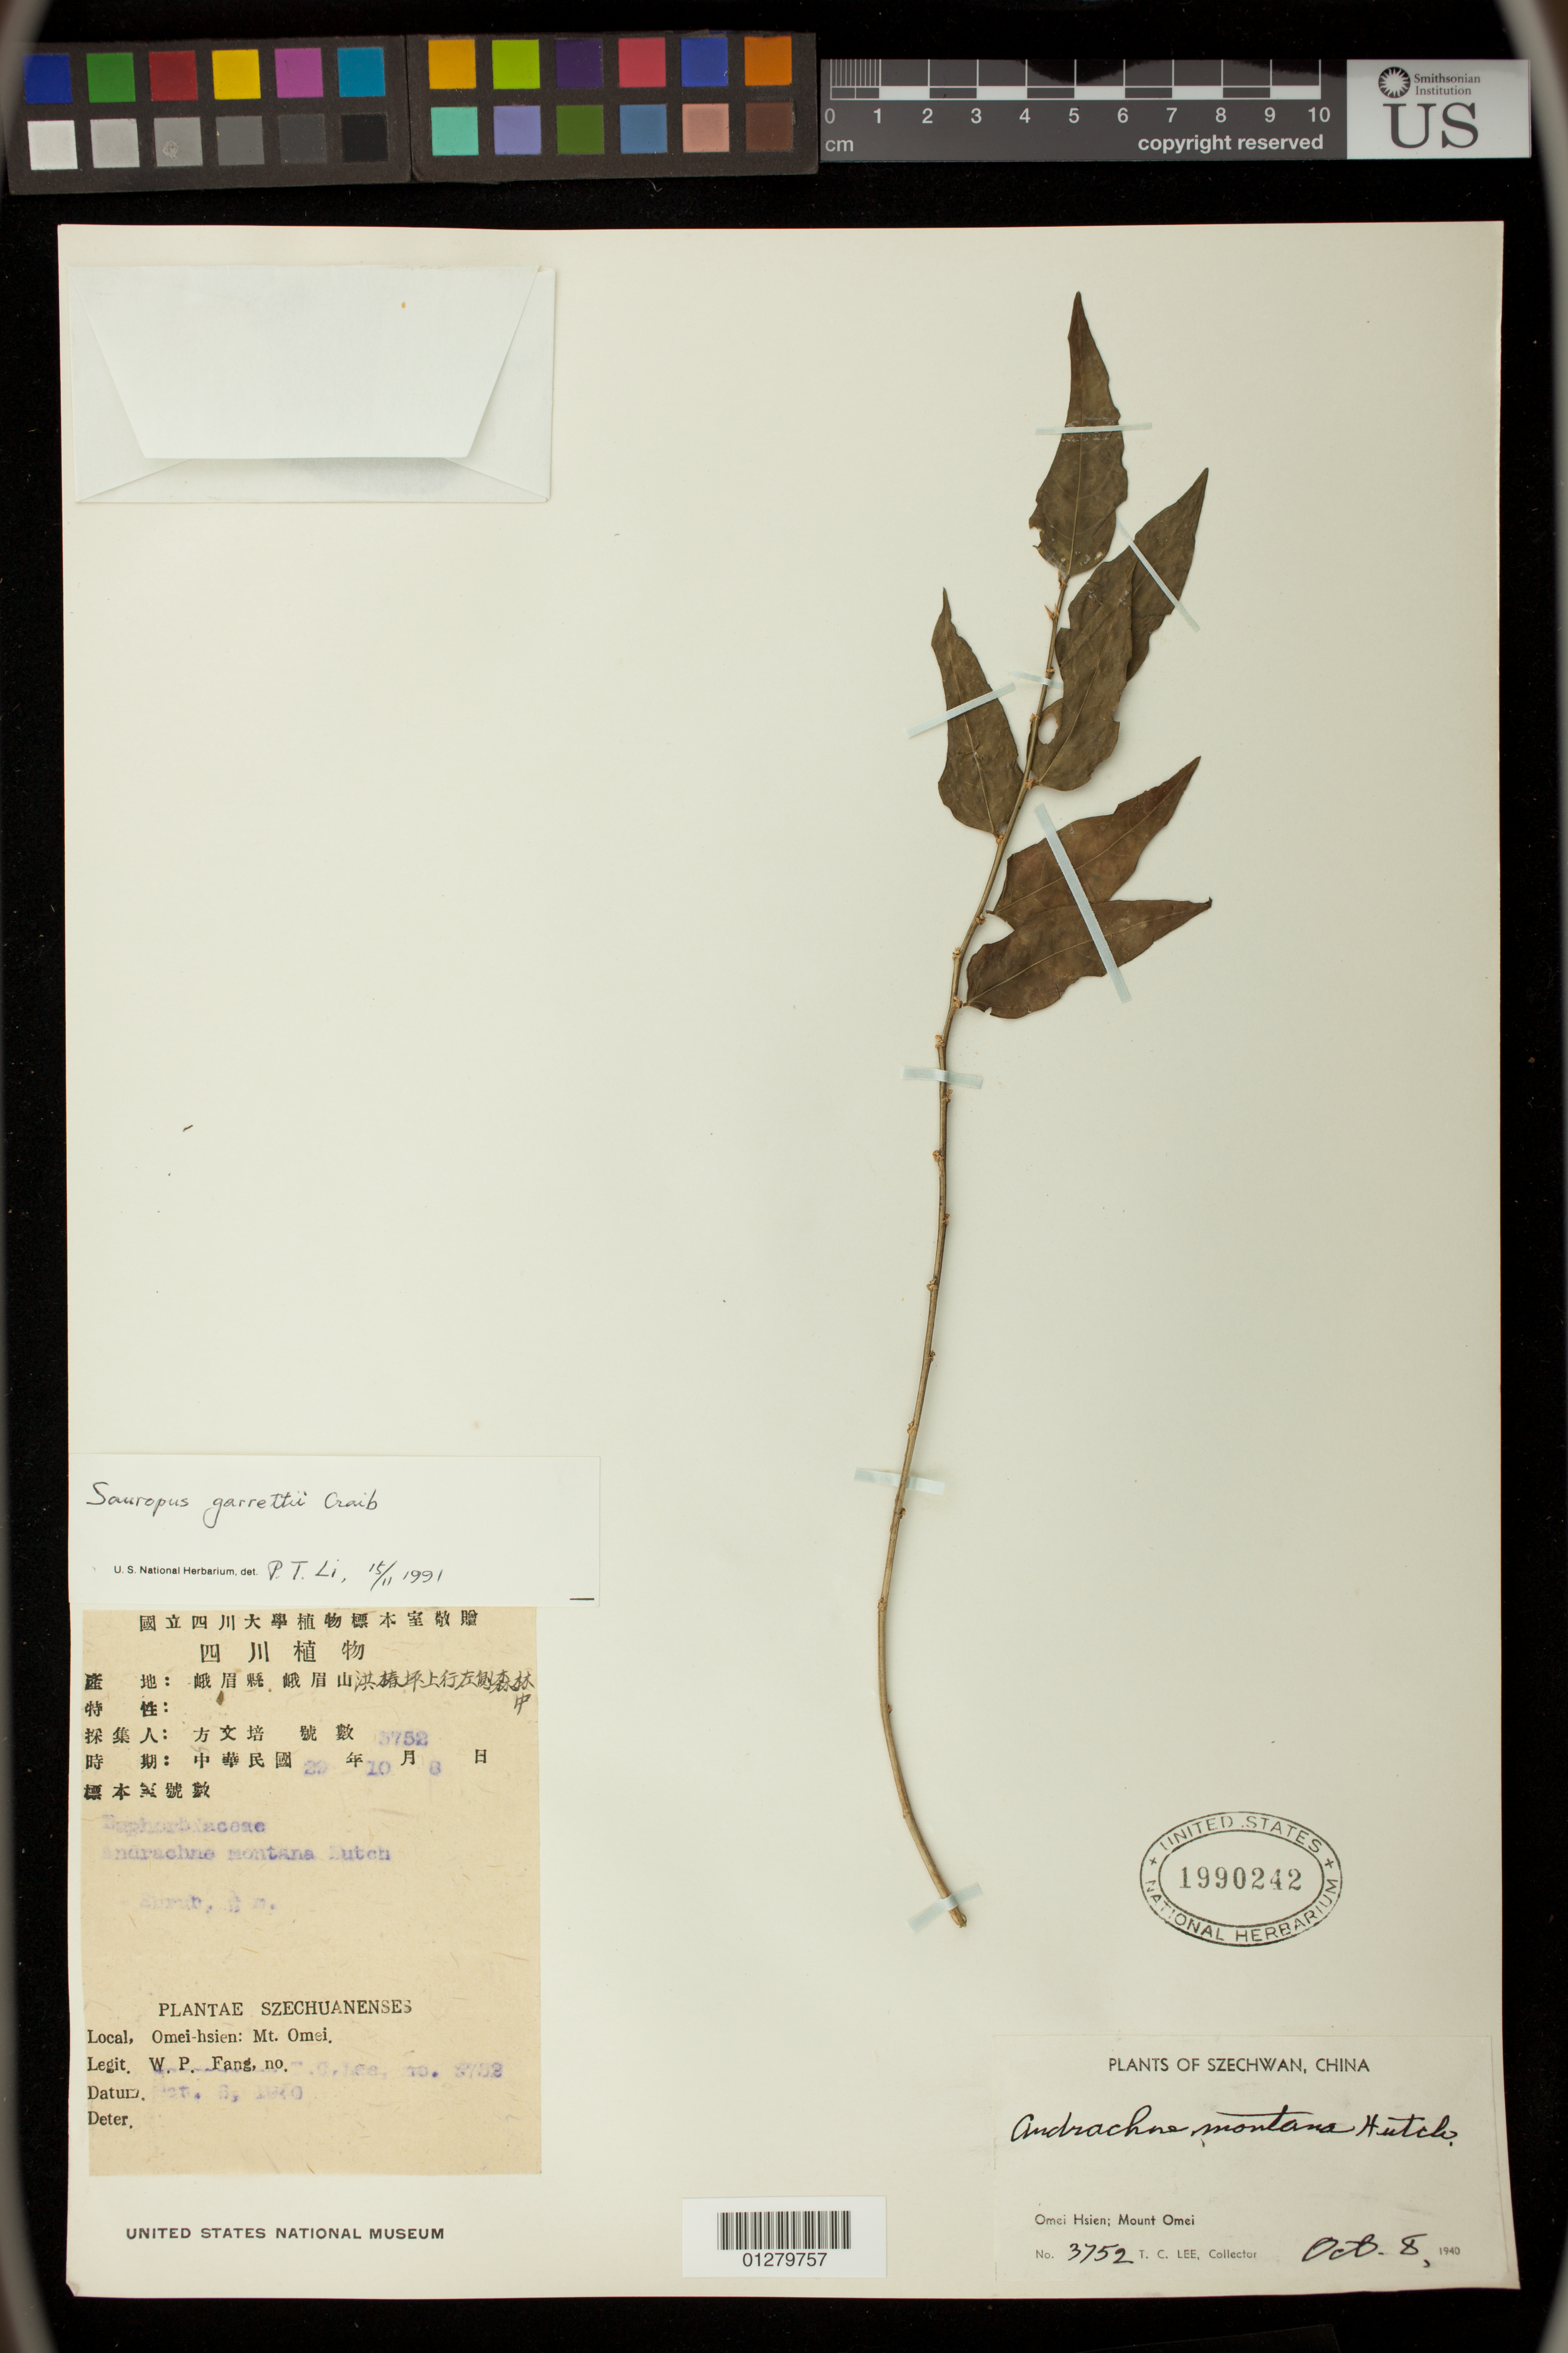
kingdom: Plantae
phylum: Tracheophyta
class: Magnoliopsida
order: Malpighiales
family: Phyllanthaceae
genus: Sauropus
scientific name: Sauropus garrettii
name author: Craib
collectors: W. P. Fang & T. Lee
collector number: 3752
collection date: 1940-10-08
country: China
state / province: Sichuan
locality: Omei Hsien, Mount Omei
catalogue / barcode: US 1990242